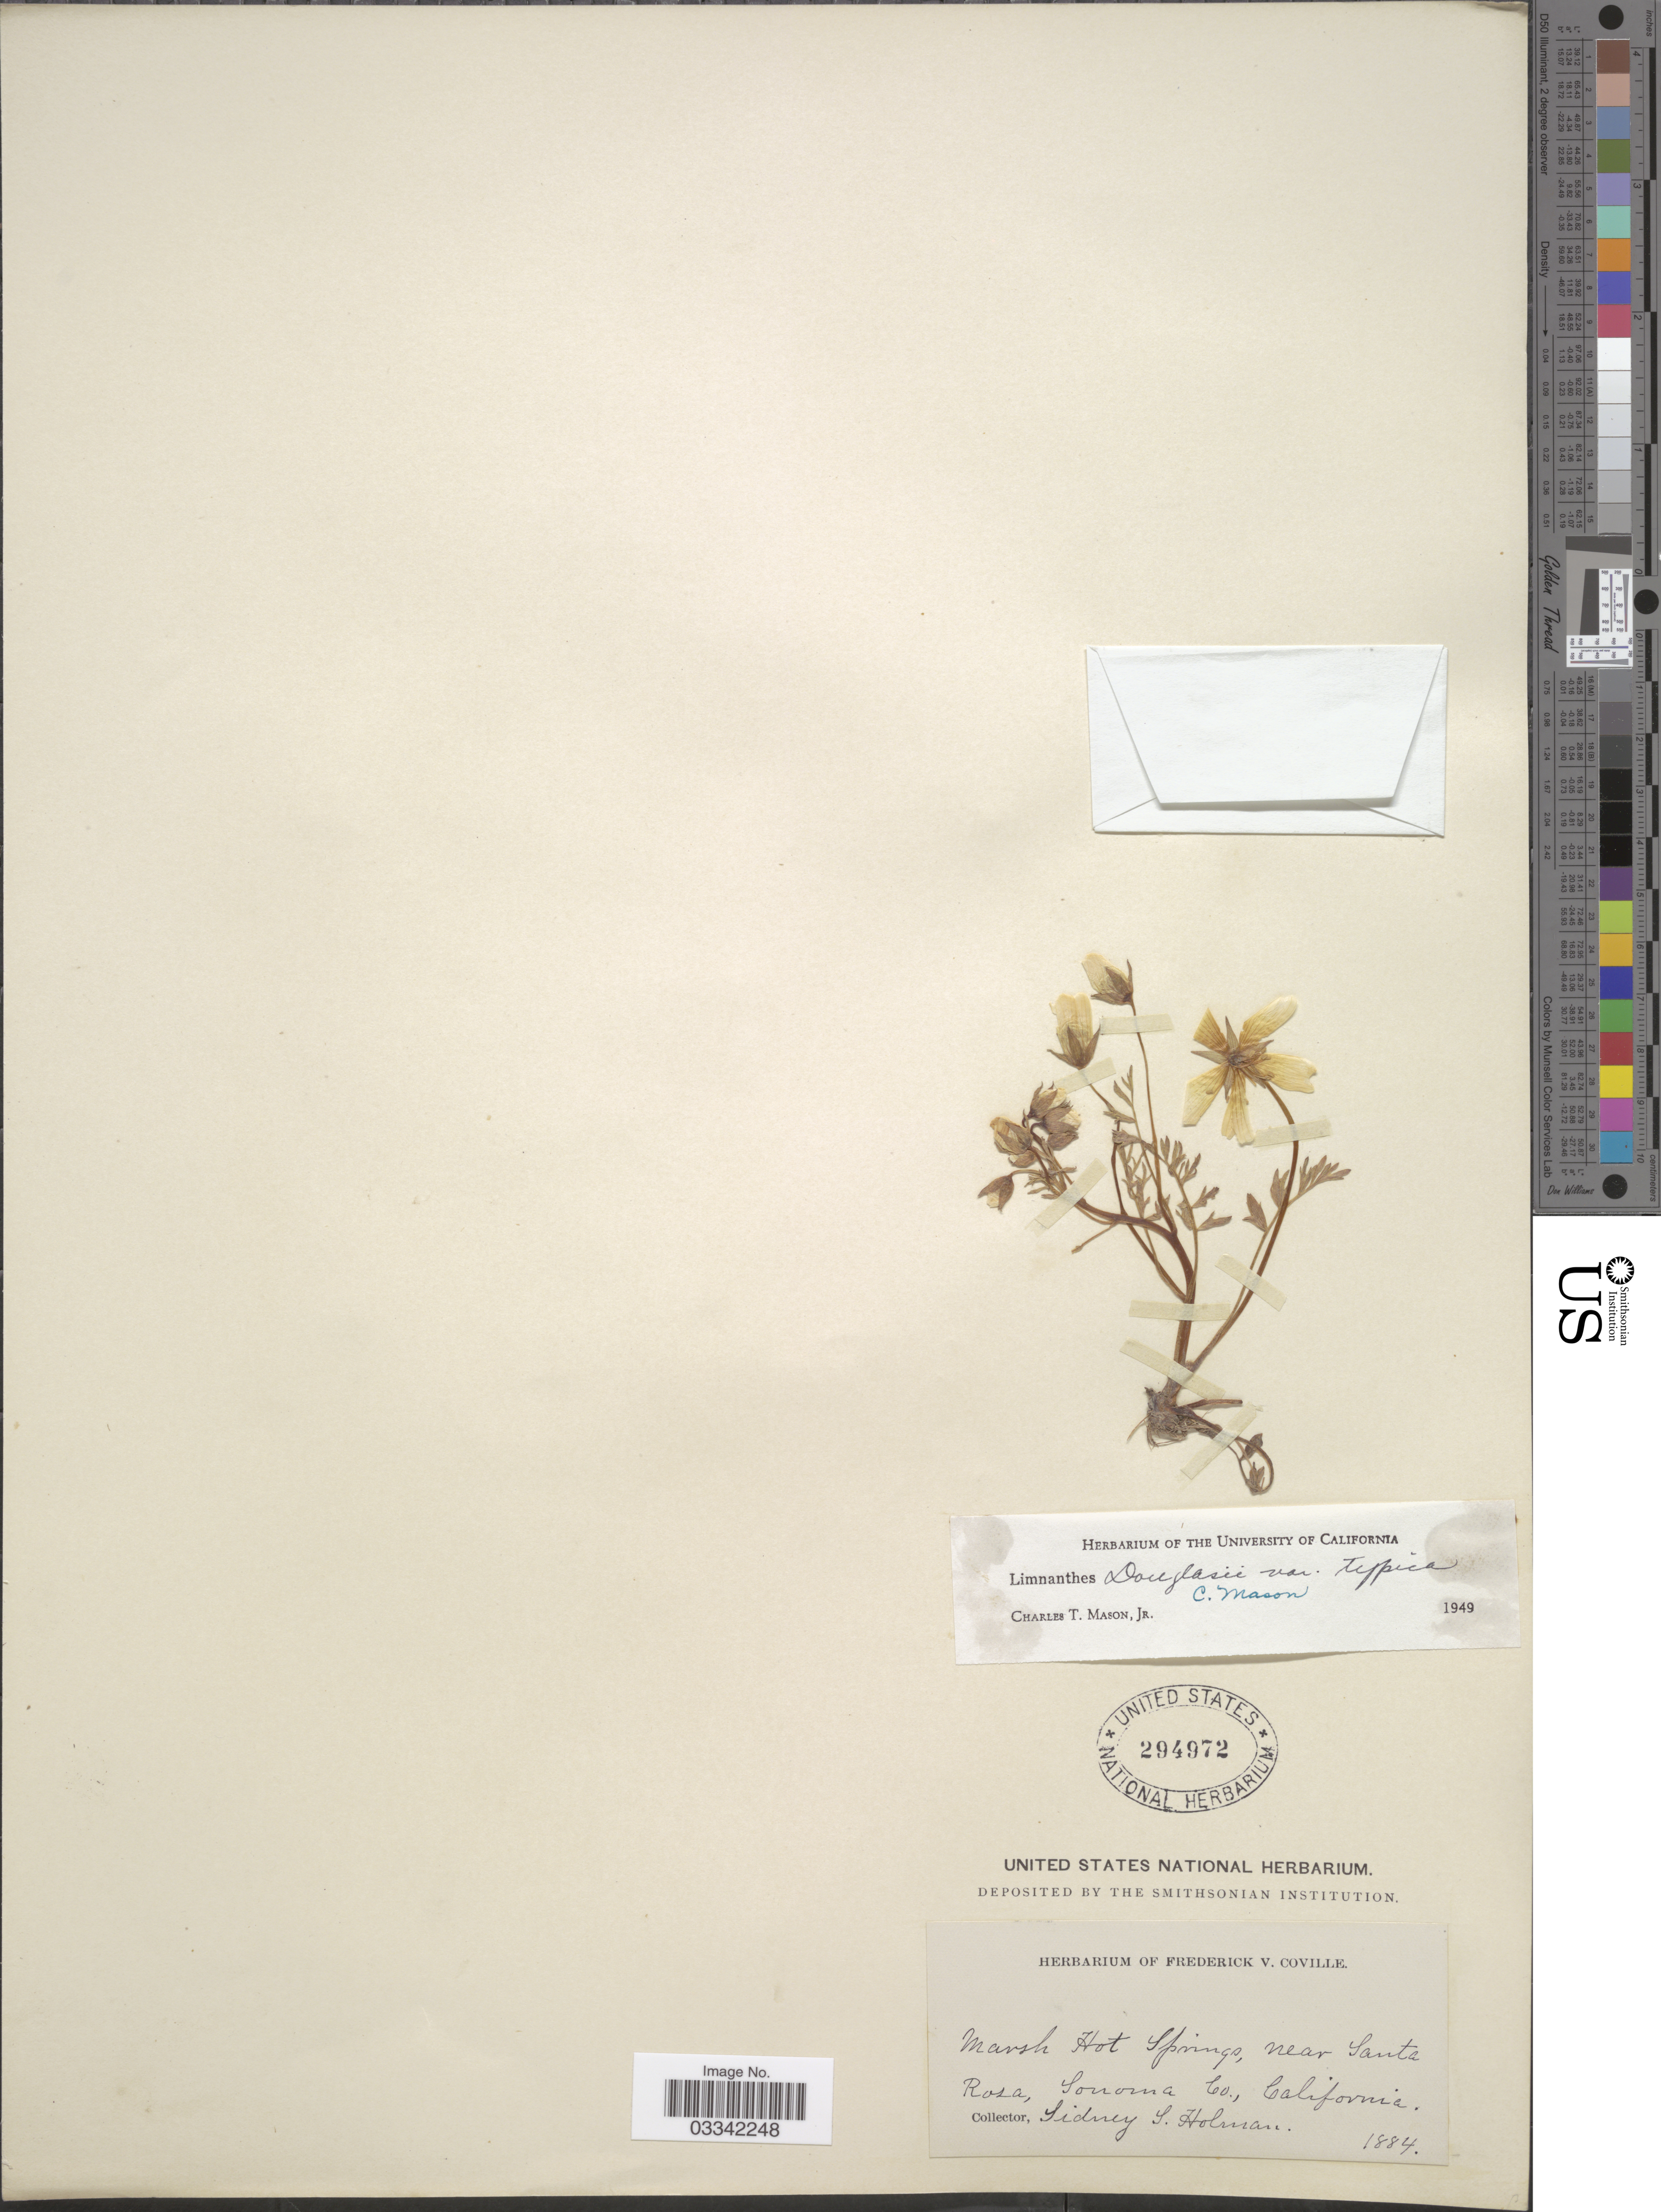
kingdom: Plantae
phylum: Tracheophyta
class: Magnoliopsida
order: Brassicales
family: Limnanthaceae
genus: Limnanthes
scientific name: Limnanthes douglasii var. douglasii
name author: R. Br.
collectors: S. Holman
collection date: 1884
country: United States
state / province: California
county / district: Sonoma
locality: Rosa, Sonoma Co.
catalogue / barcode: US 294972